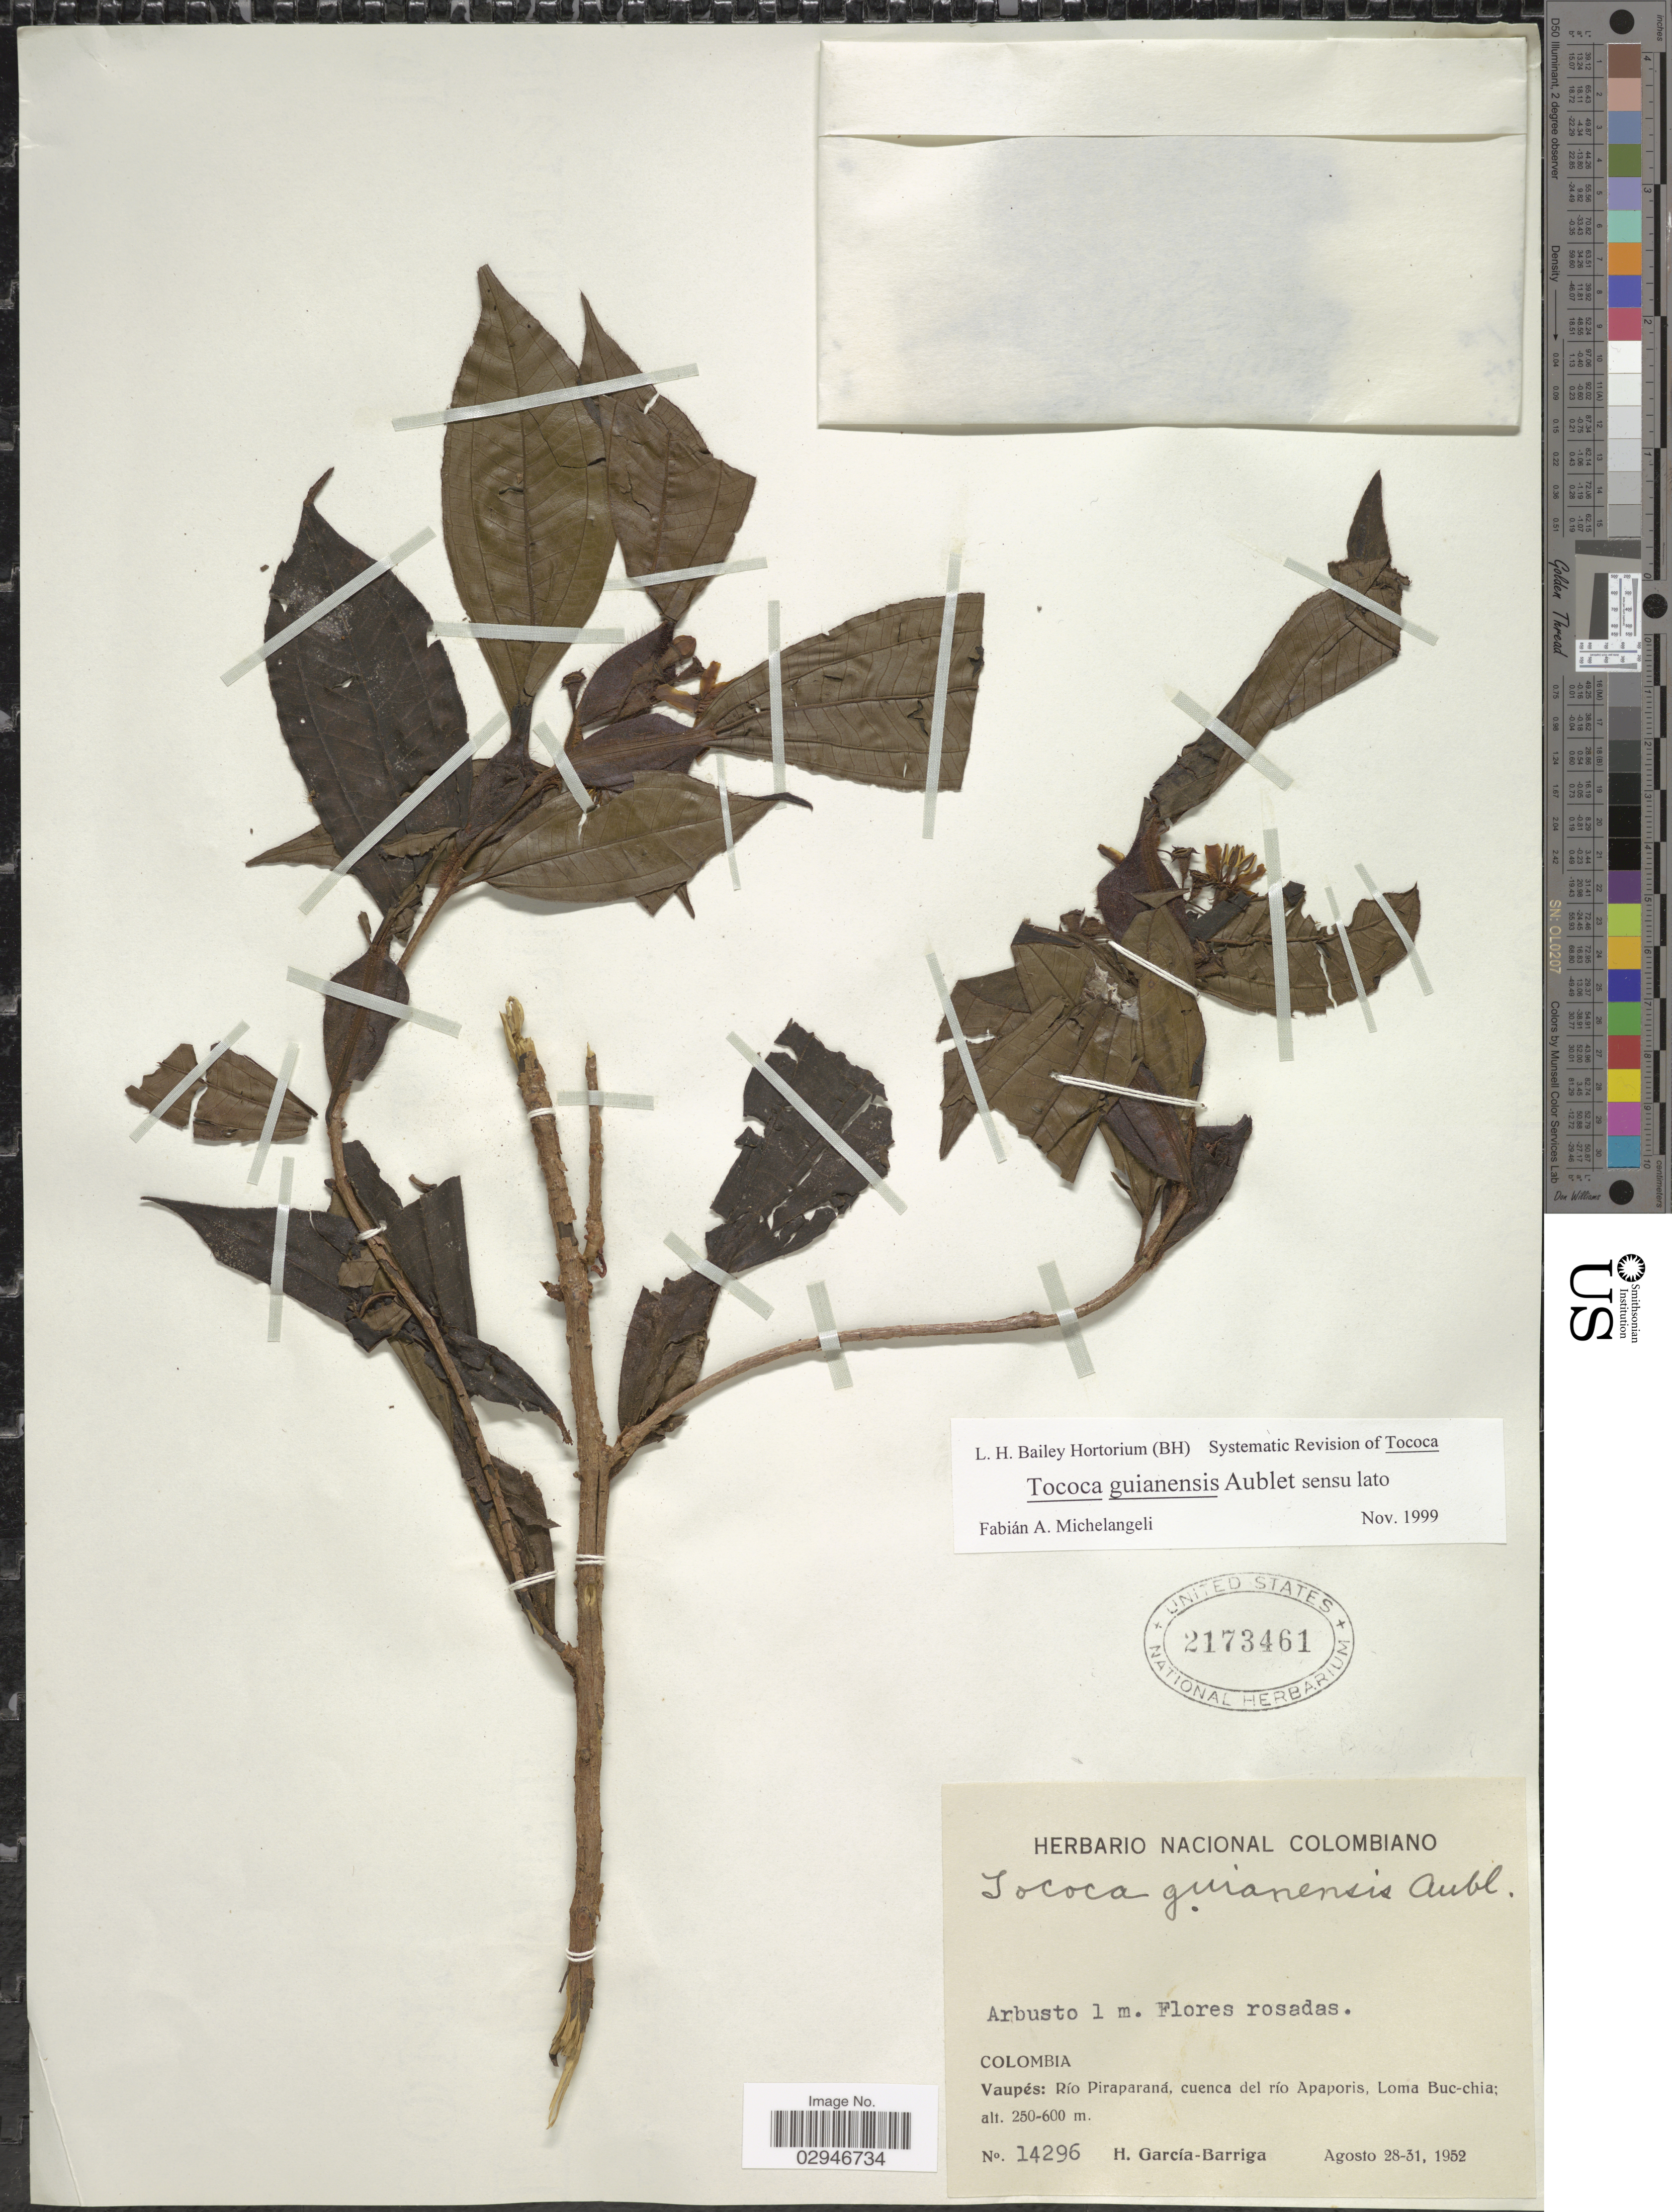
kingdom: Plantae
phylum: Tracheophyta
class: Magnoliopsida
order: Myrtales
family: Melastomataceae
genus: Tococa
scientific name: Tococa guianensis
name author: Aubl.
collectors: H. García Barriga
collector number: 14296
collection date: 1952-08-28/1952-08-31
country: Colombia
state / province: Vaupés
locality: Río Piraparaná, cuenca del río Apaporis, Loma Buc-chia.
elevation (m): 250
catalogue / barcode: US 2173461